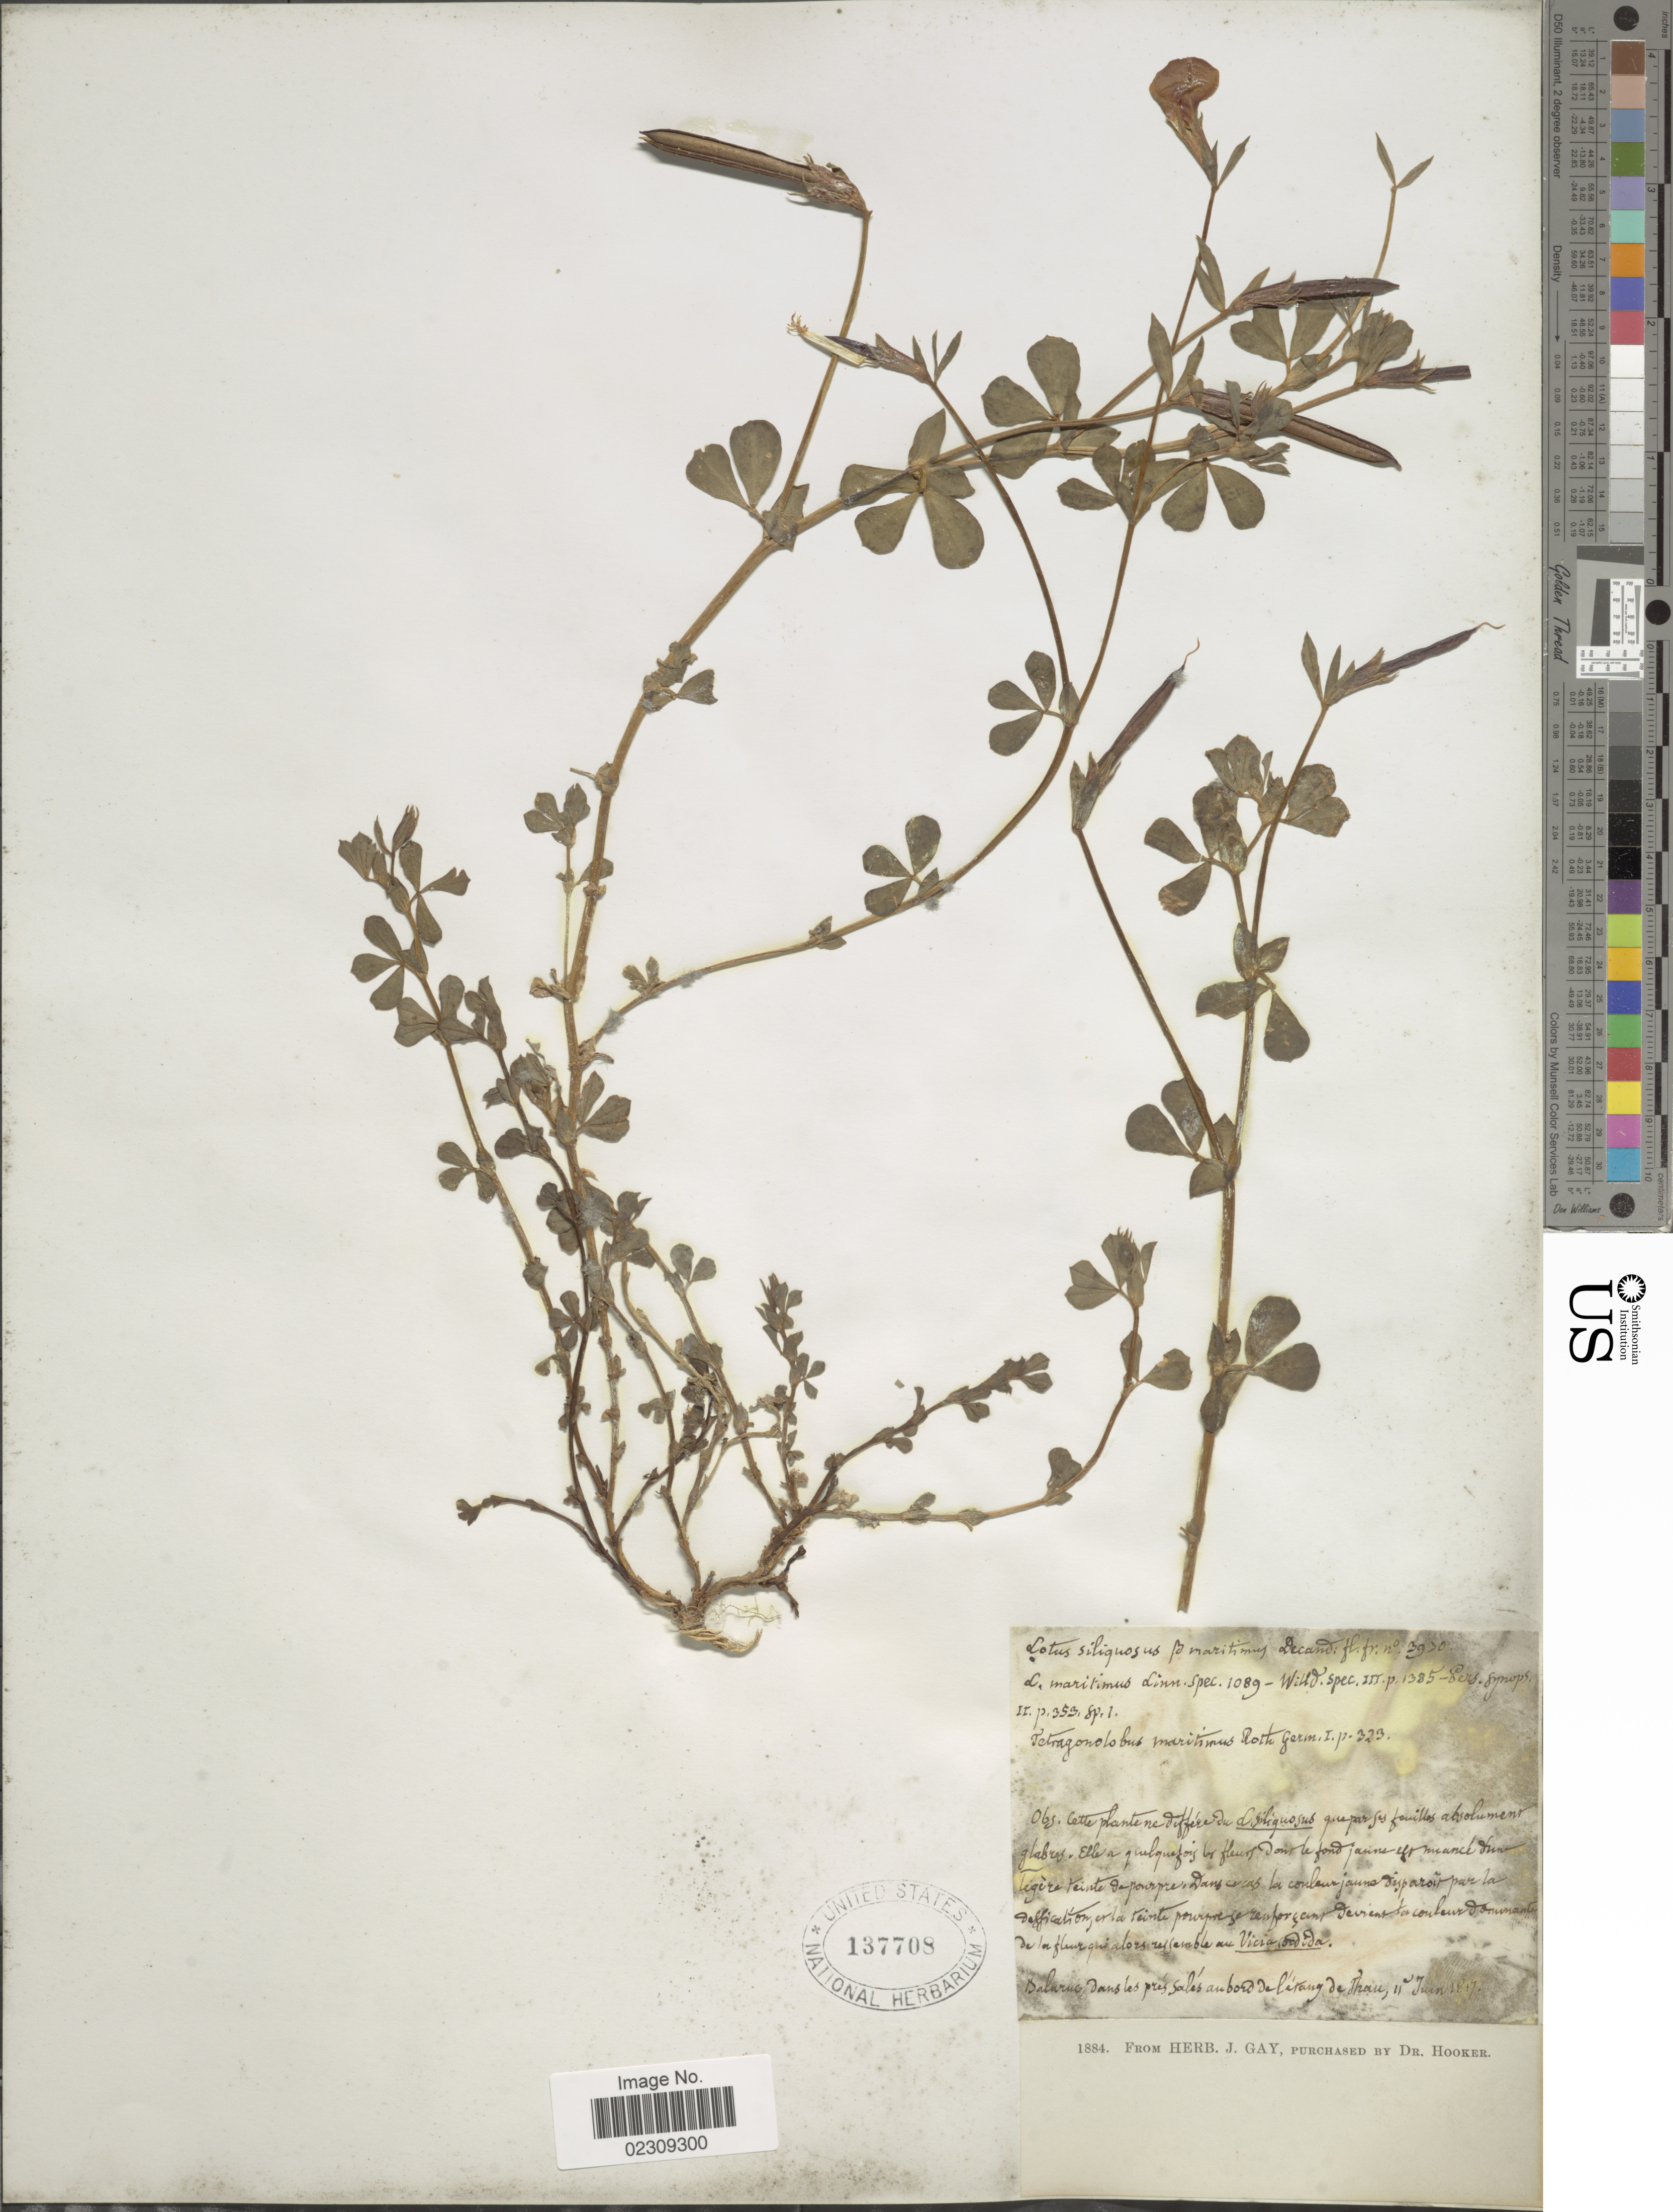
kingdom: Plantae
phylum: Tracheophyta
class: Magnoliopsida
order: Fabales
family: Fabaceae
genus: Tetragonolobus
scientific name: Tetragonolobus siliquosus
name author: Roth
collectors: ex herb. J. Gay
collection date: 1817-06-11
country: France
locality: Balarne, dans les pres an bord de l'Étang de Thau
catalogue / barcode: US 137708